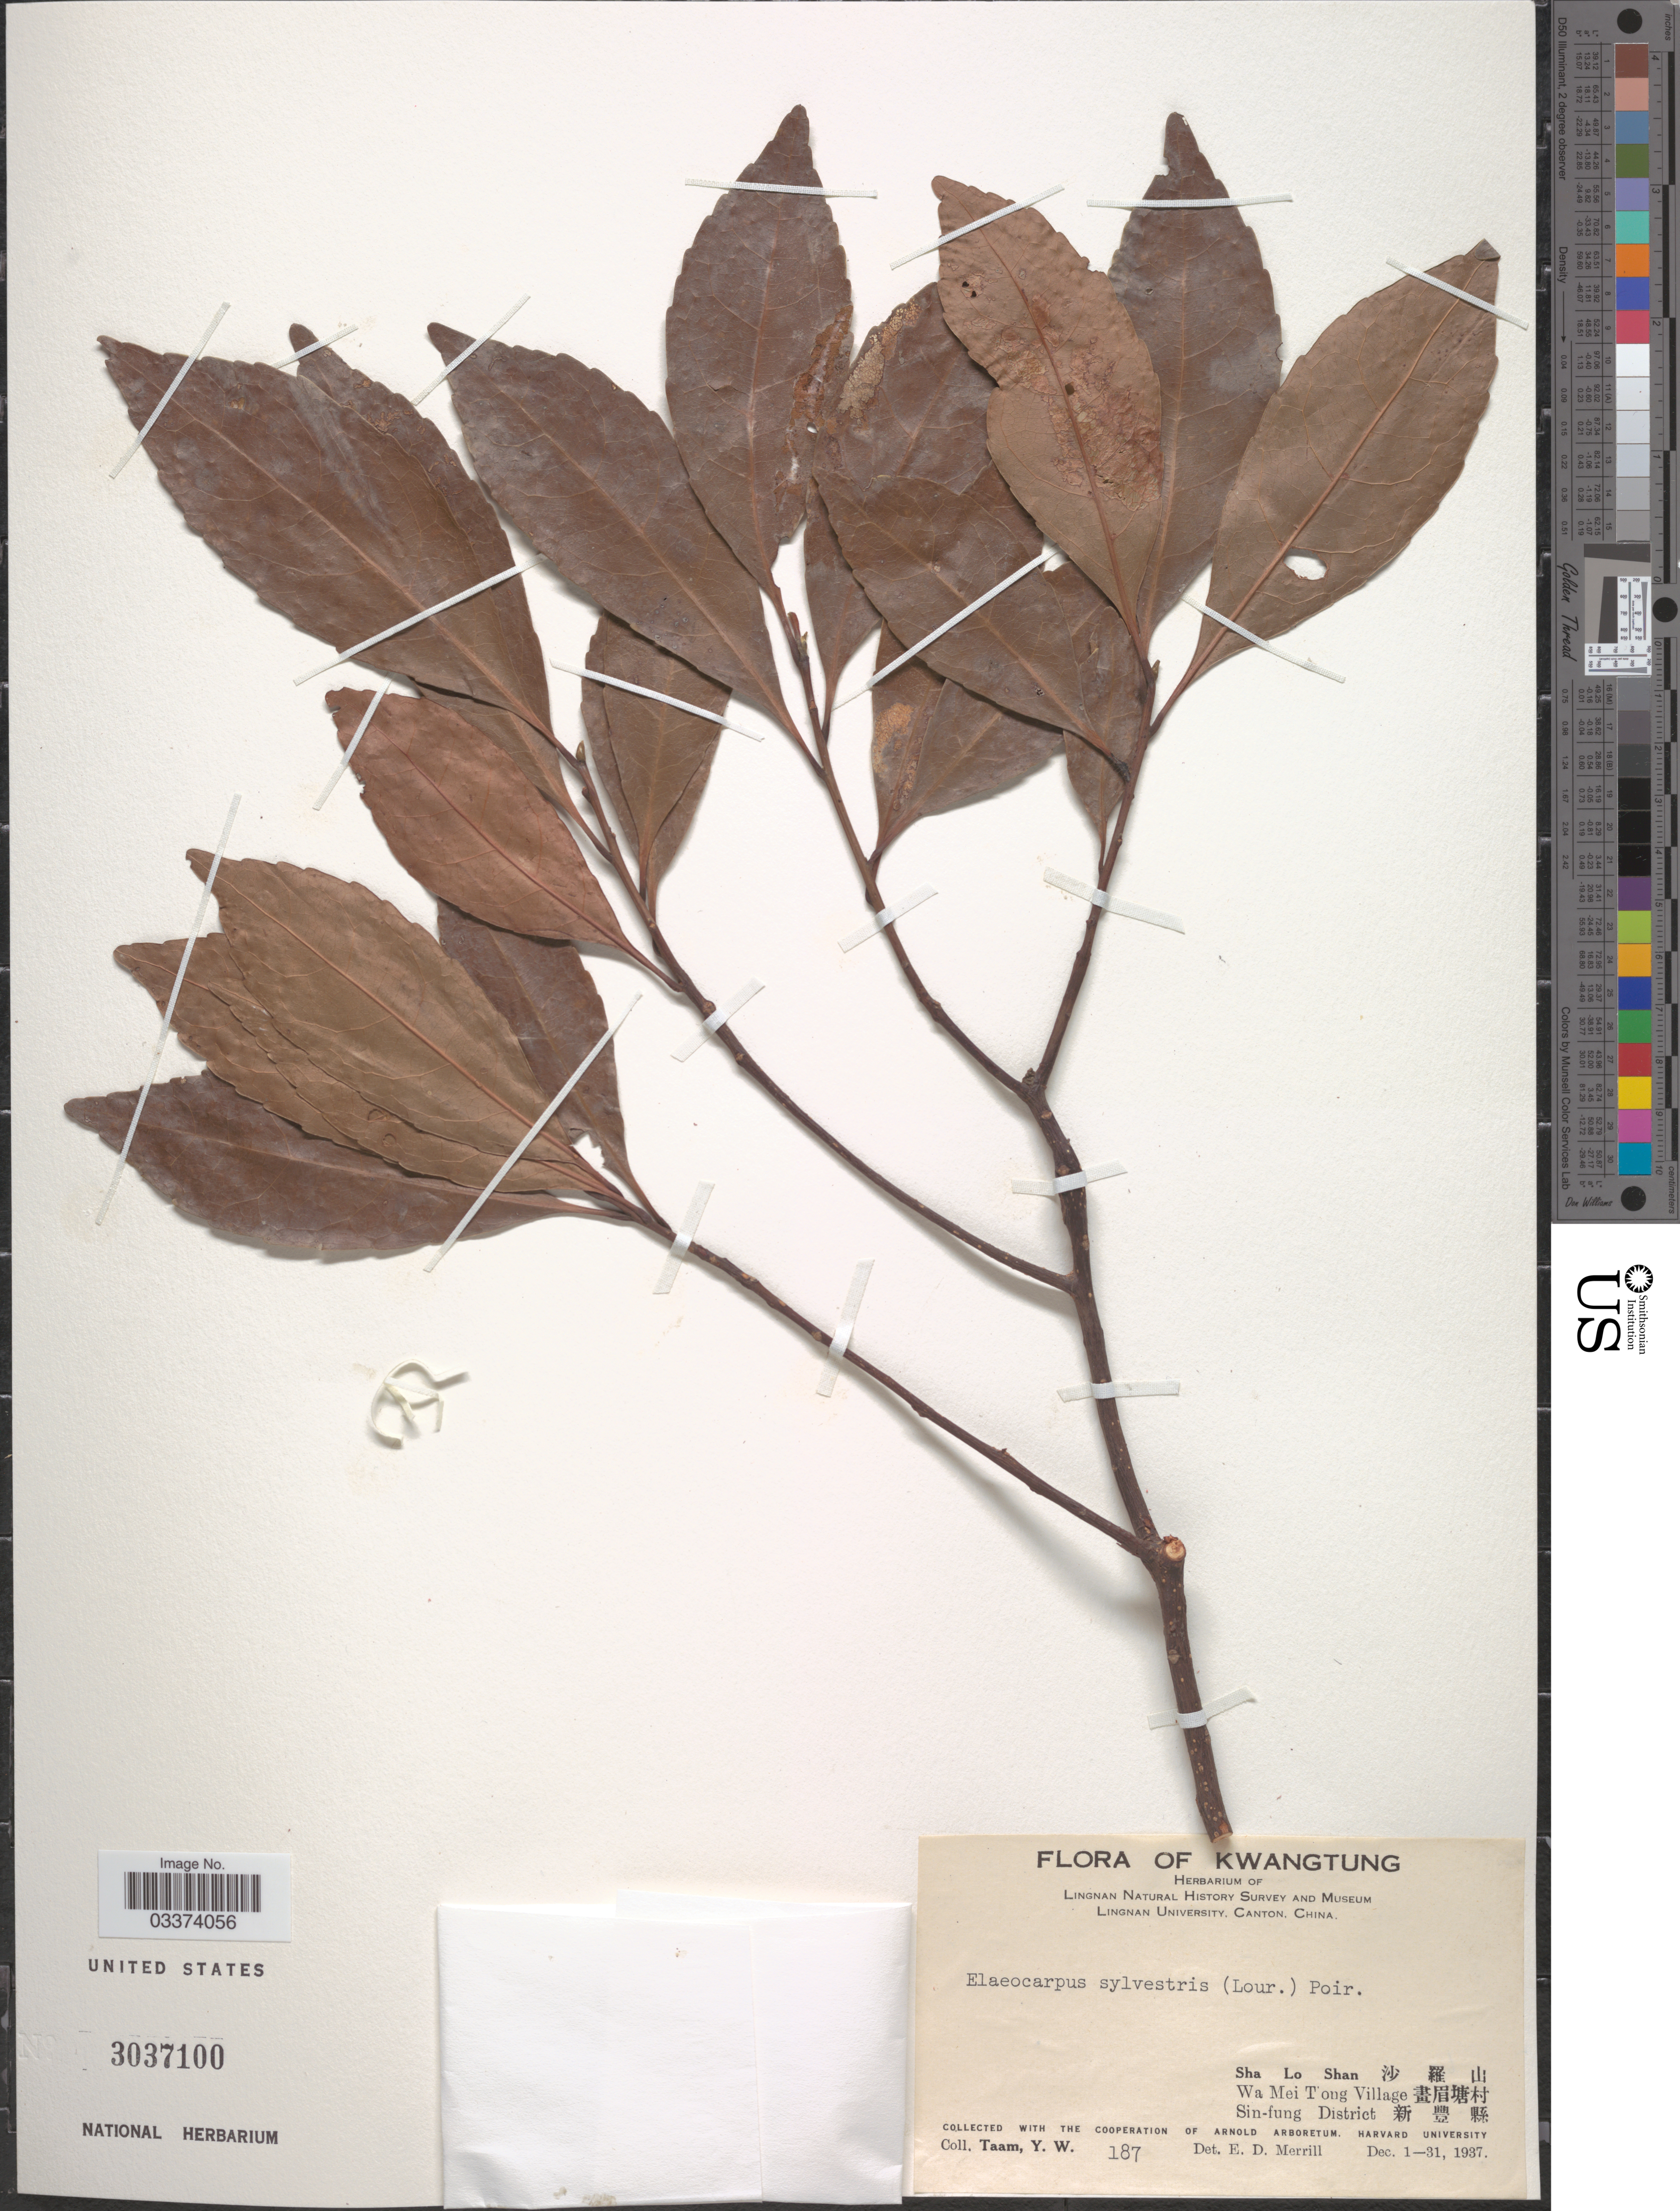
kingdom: Plantae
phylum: Tracheophyta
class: Magnoliopsida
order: Oxalidales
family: Elaeocarpaceae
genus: Elaeocarpus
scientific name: Elaeocarpus sylvestris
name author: (Lour.) Poir.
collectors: Y. W. Taam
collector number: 187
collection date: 1937-12-01/1937-12-31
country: China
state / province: Guangdong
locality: Kwatung.Sha Lo Shan Wa Mei T'ong Village Sin-fung District .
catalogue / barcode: US 3037100